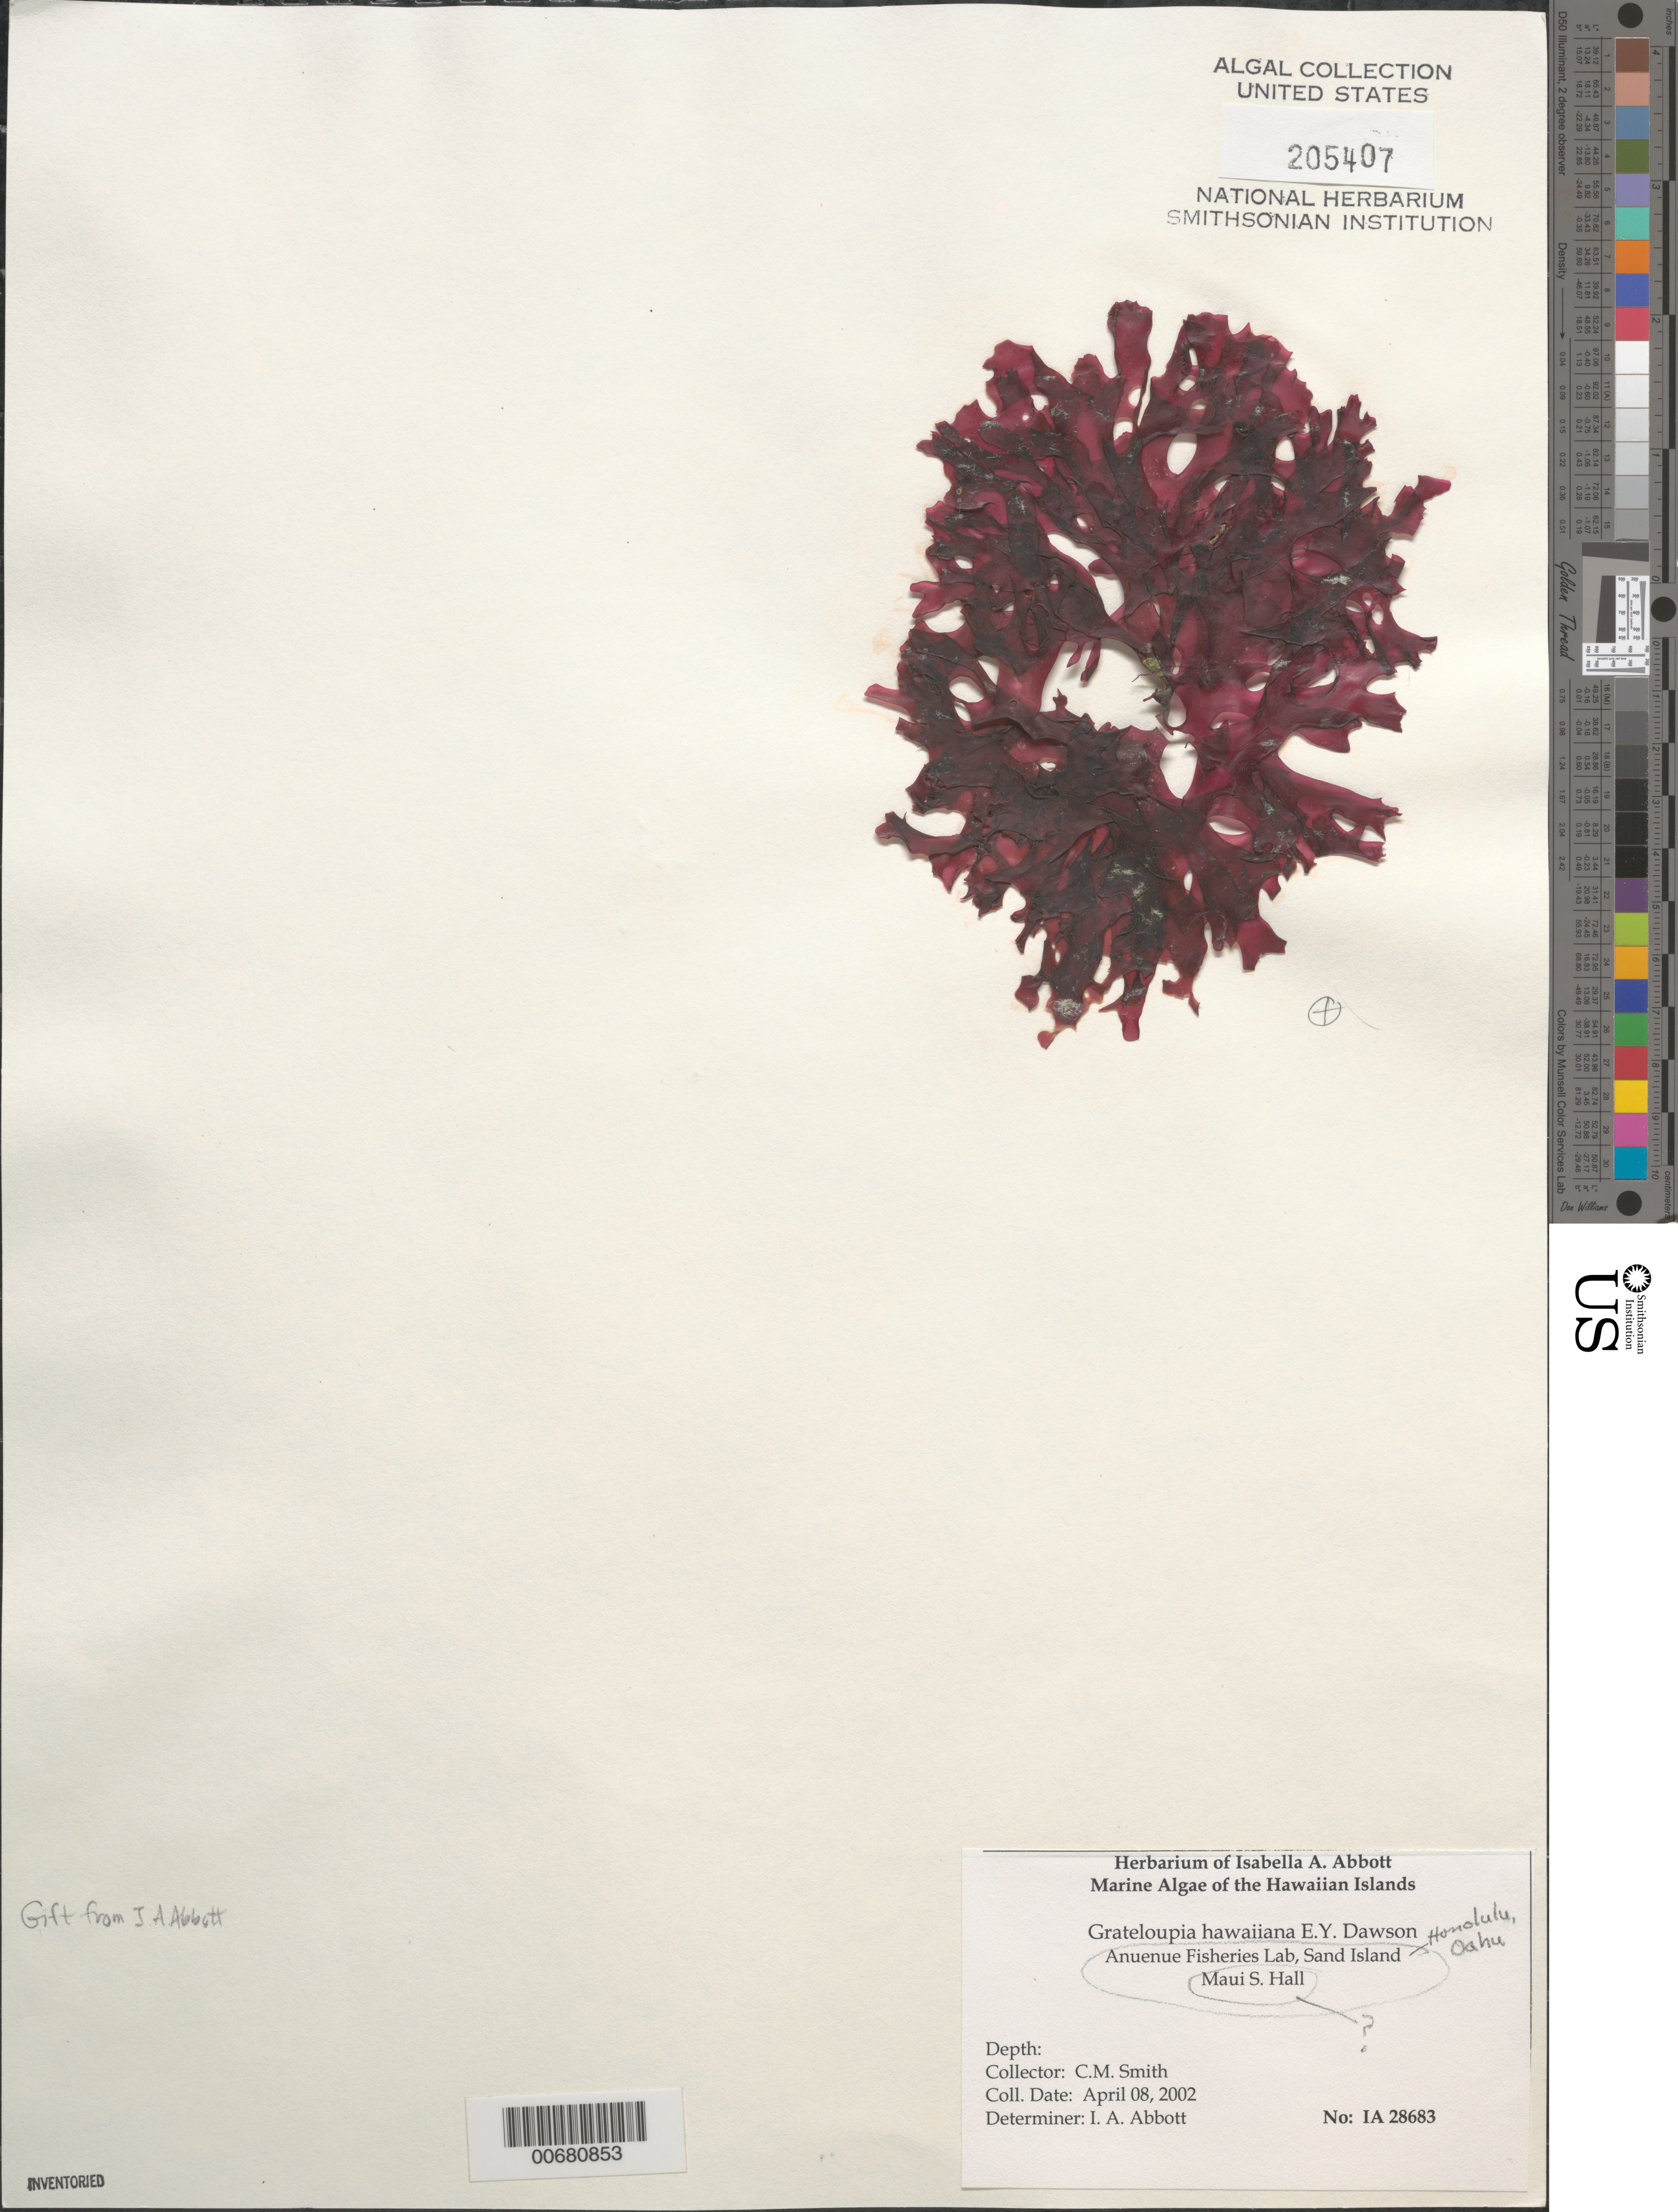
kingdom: Plantae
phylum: Rhodophyta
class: Florideophyceae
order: Halymeniales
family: Halymeniaceae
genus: Grateloupia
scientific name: Grateloupia hawaiiana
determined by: Abbott, Isabella A.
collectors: C. M. Smith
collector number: IAA 28683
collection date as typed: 08 Apr 2002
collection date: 2002-04-08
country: United States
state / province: Hawaii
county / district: Honolulu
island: Oahu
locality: Honolulu, Anuenue Fisheries Laboratory, Sand Island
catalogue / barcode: US 205407